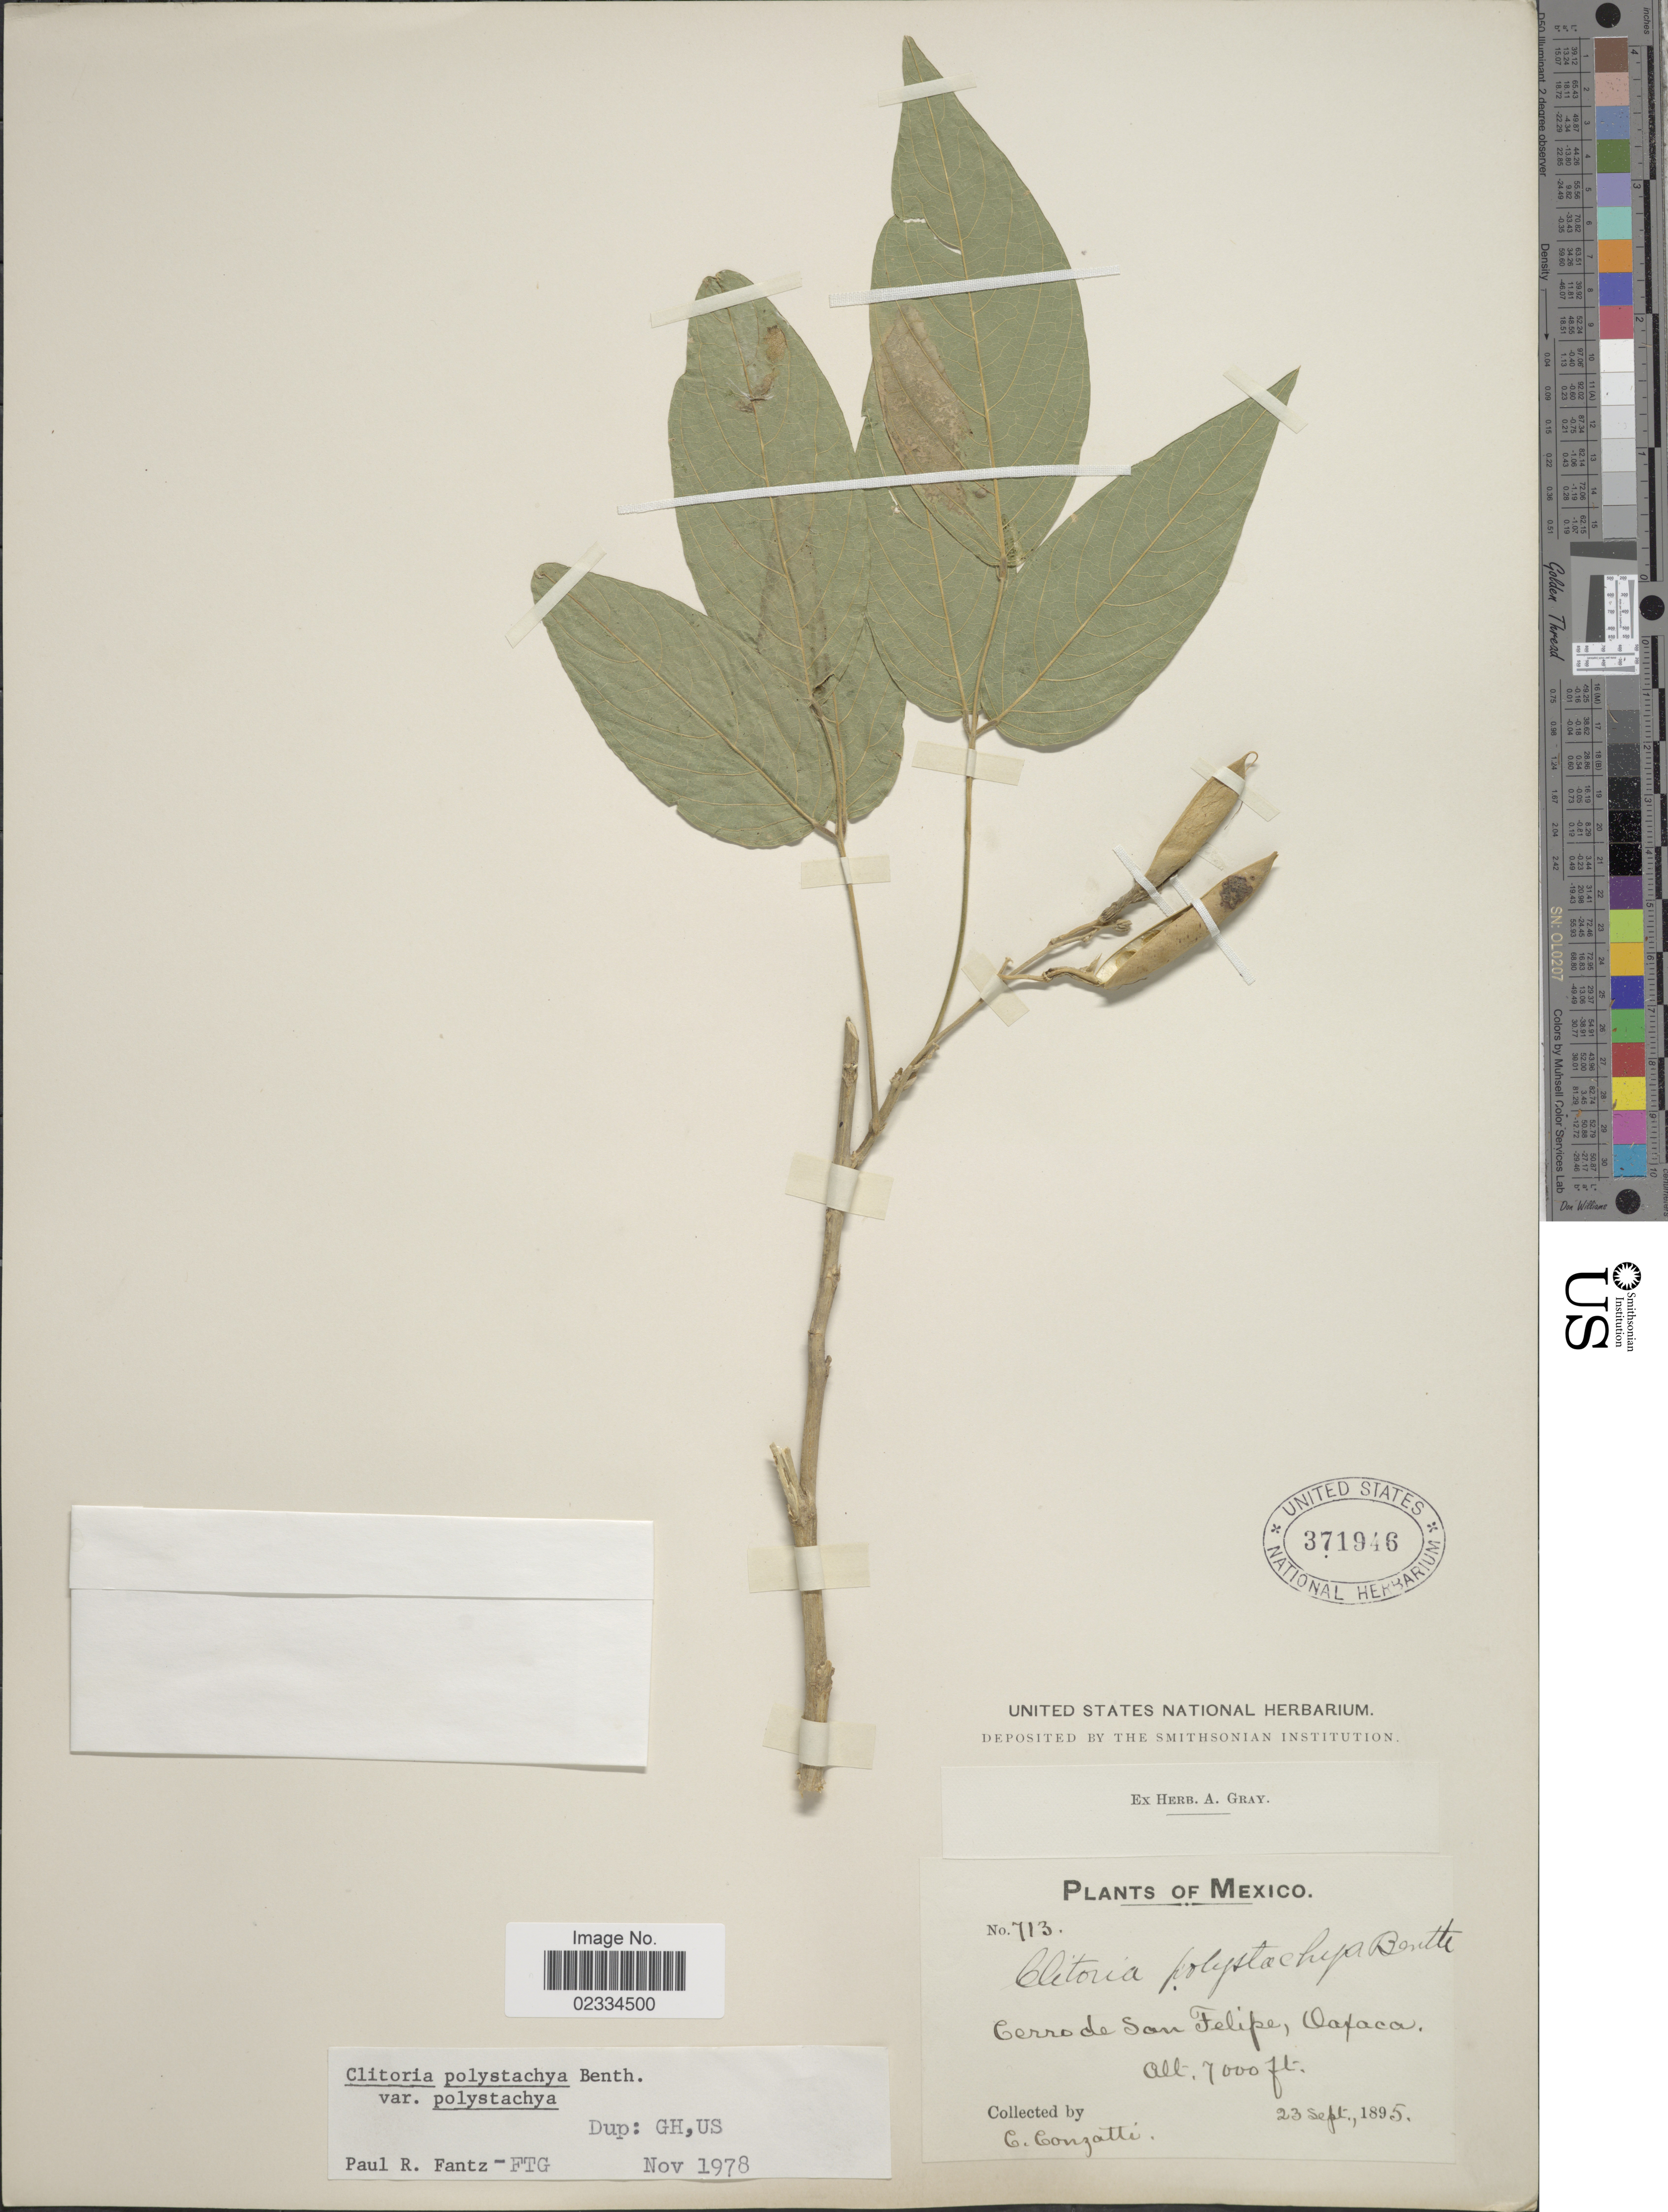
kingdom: Plantae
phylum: Tracheophyta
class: Magnoliopsida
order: Fabales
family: Fabaceae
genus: Clitoria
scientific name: Clitoria polystachya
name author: Benth.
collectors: C. Conzatti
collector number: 713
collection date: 1895-09-23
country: Mexico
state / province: Oaxaca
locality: Cerro de San Felipe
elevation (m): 2134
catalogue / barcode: US 371946